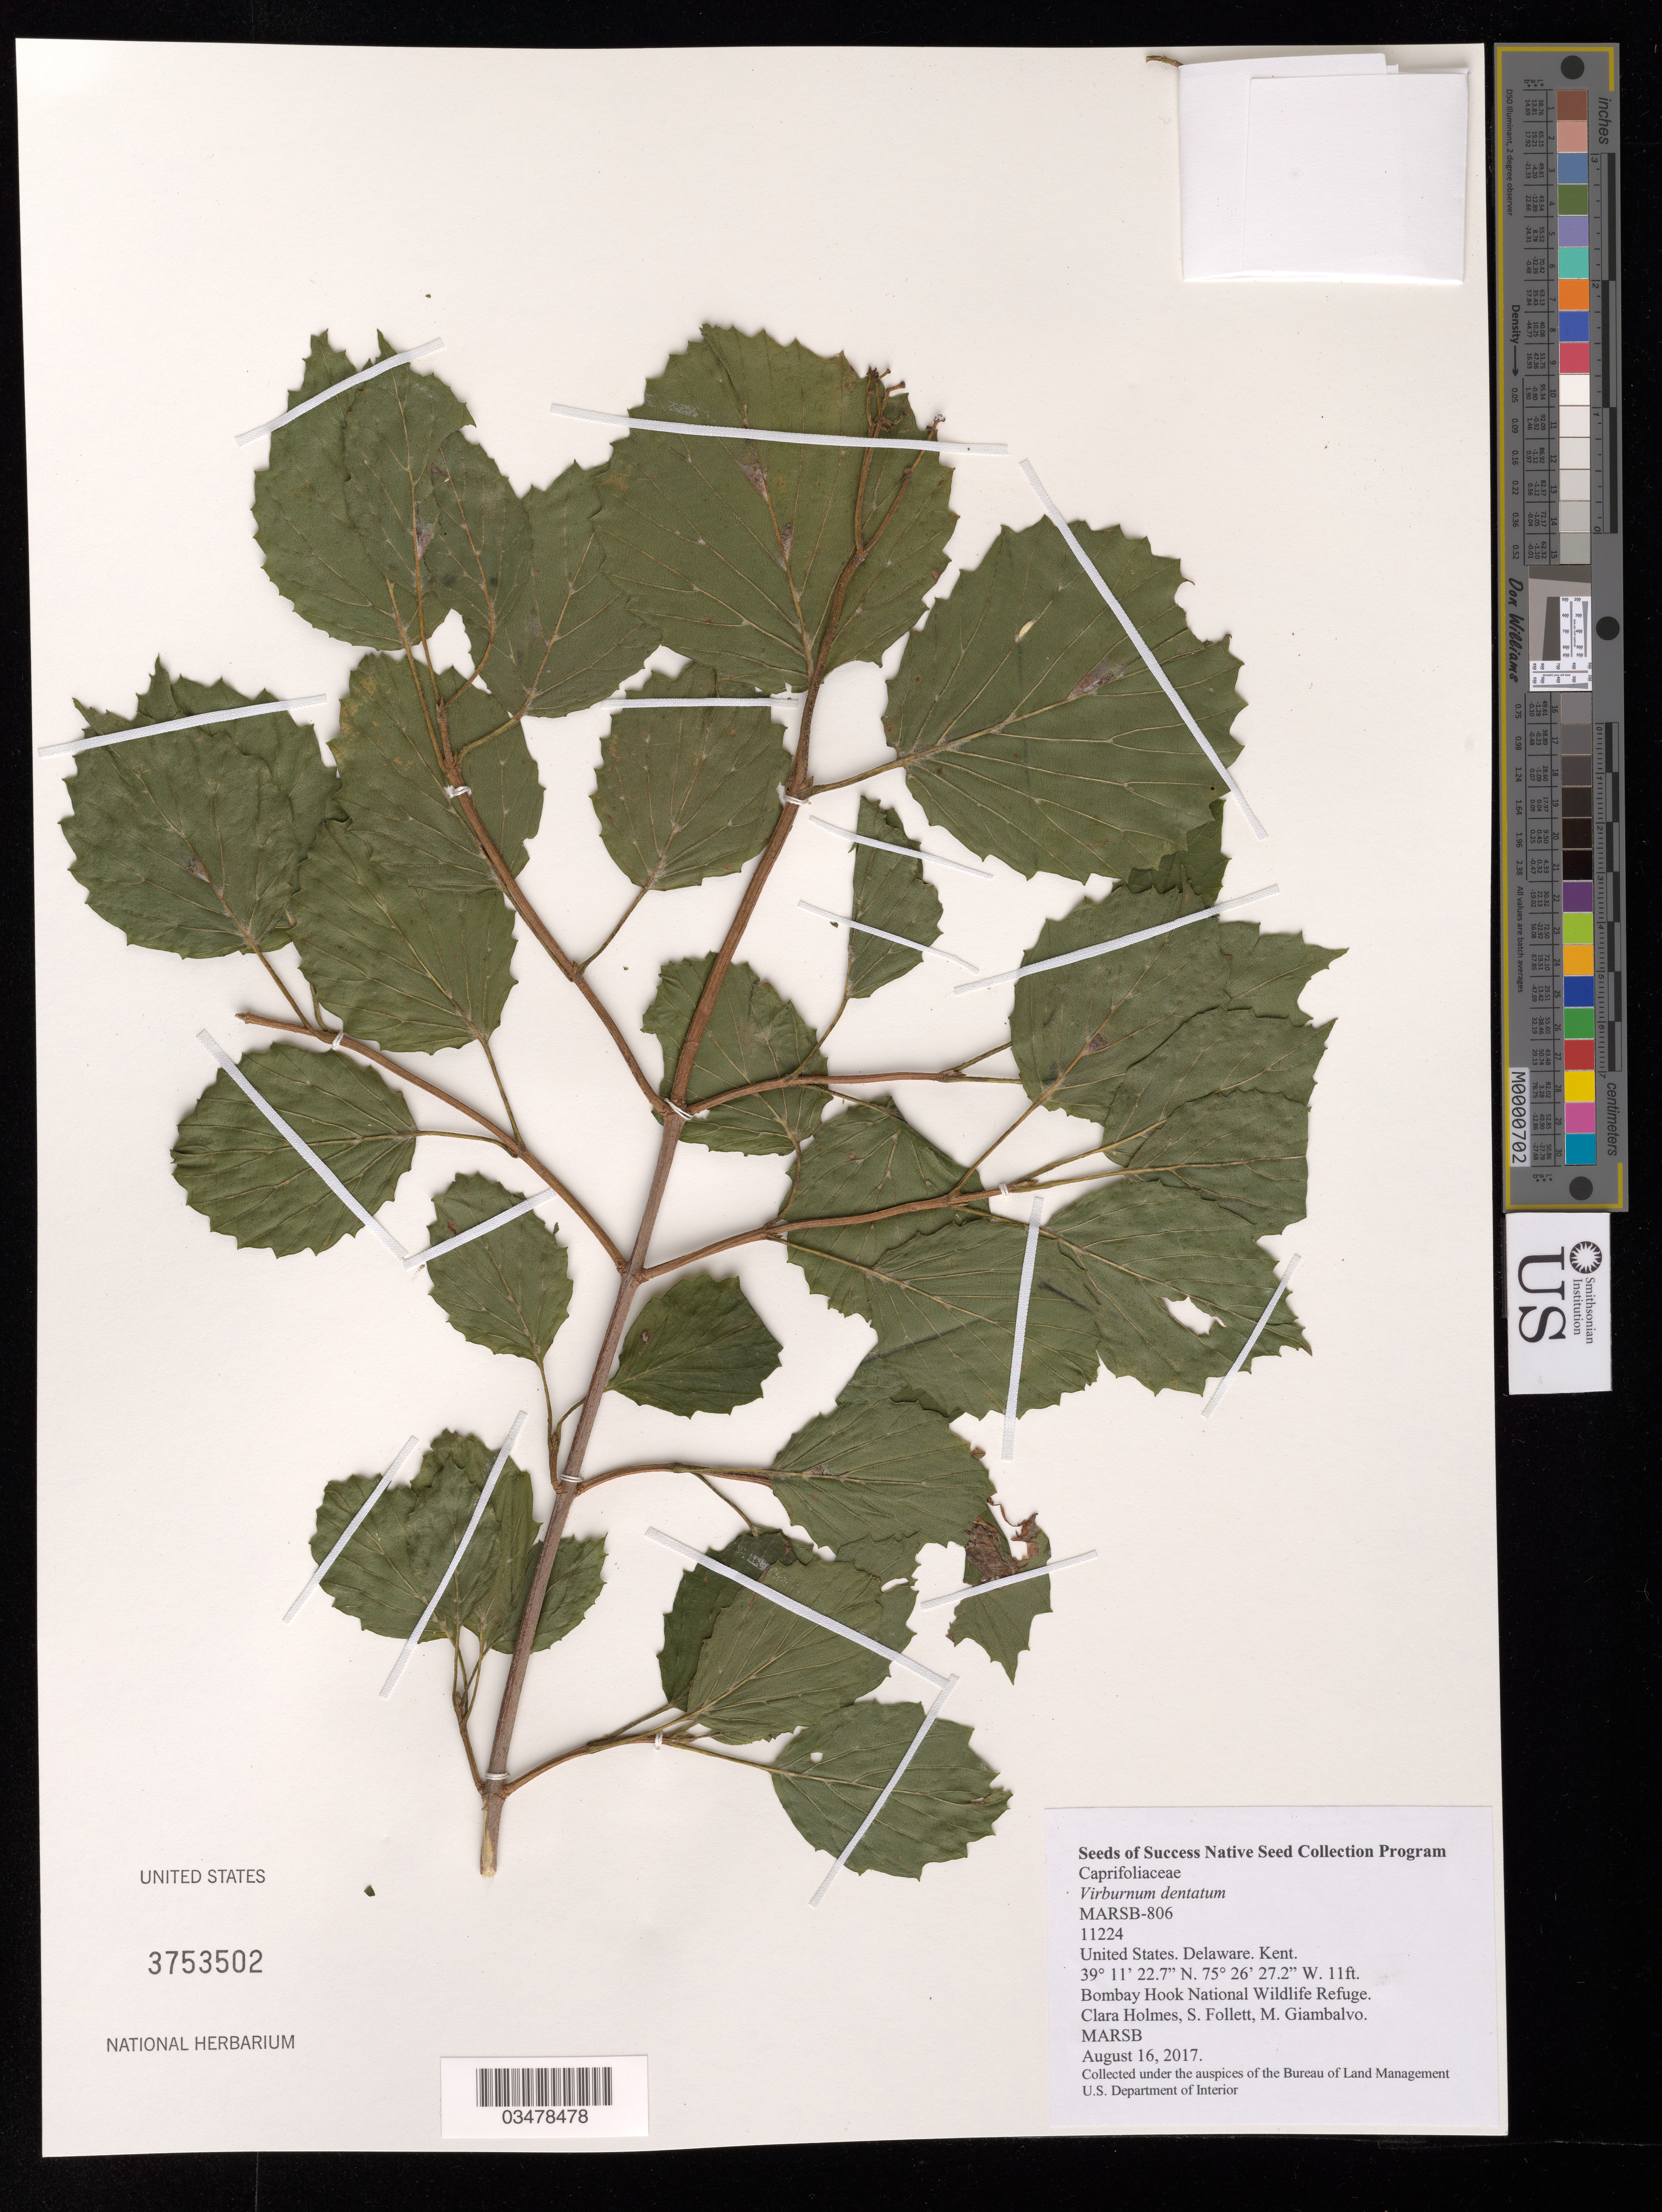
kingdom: Plantae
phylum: Tracheophyta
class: Magnoliopsida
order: Dipsacales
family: Viburnaceae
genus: Viburnum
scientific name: Viburnum dentatum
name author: L.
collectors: C. Holmes, M. Giambalvo & S. Follett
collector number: MARSB-806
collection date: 2017-08-16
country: United States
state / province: Delaware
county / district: Kent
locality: Bombay Hook National Wildlife Refuge, Marshtown Road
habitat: Mixed hardwood swamp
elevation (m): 3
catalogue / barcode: US 3753502